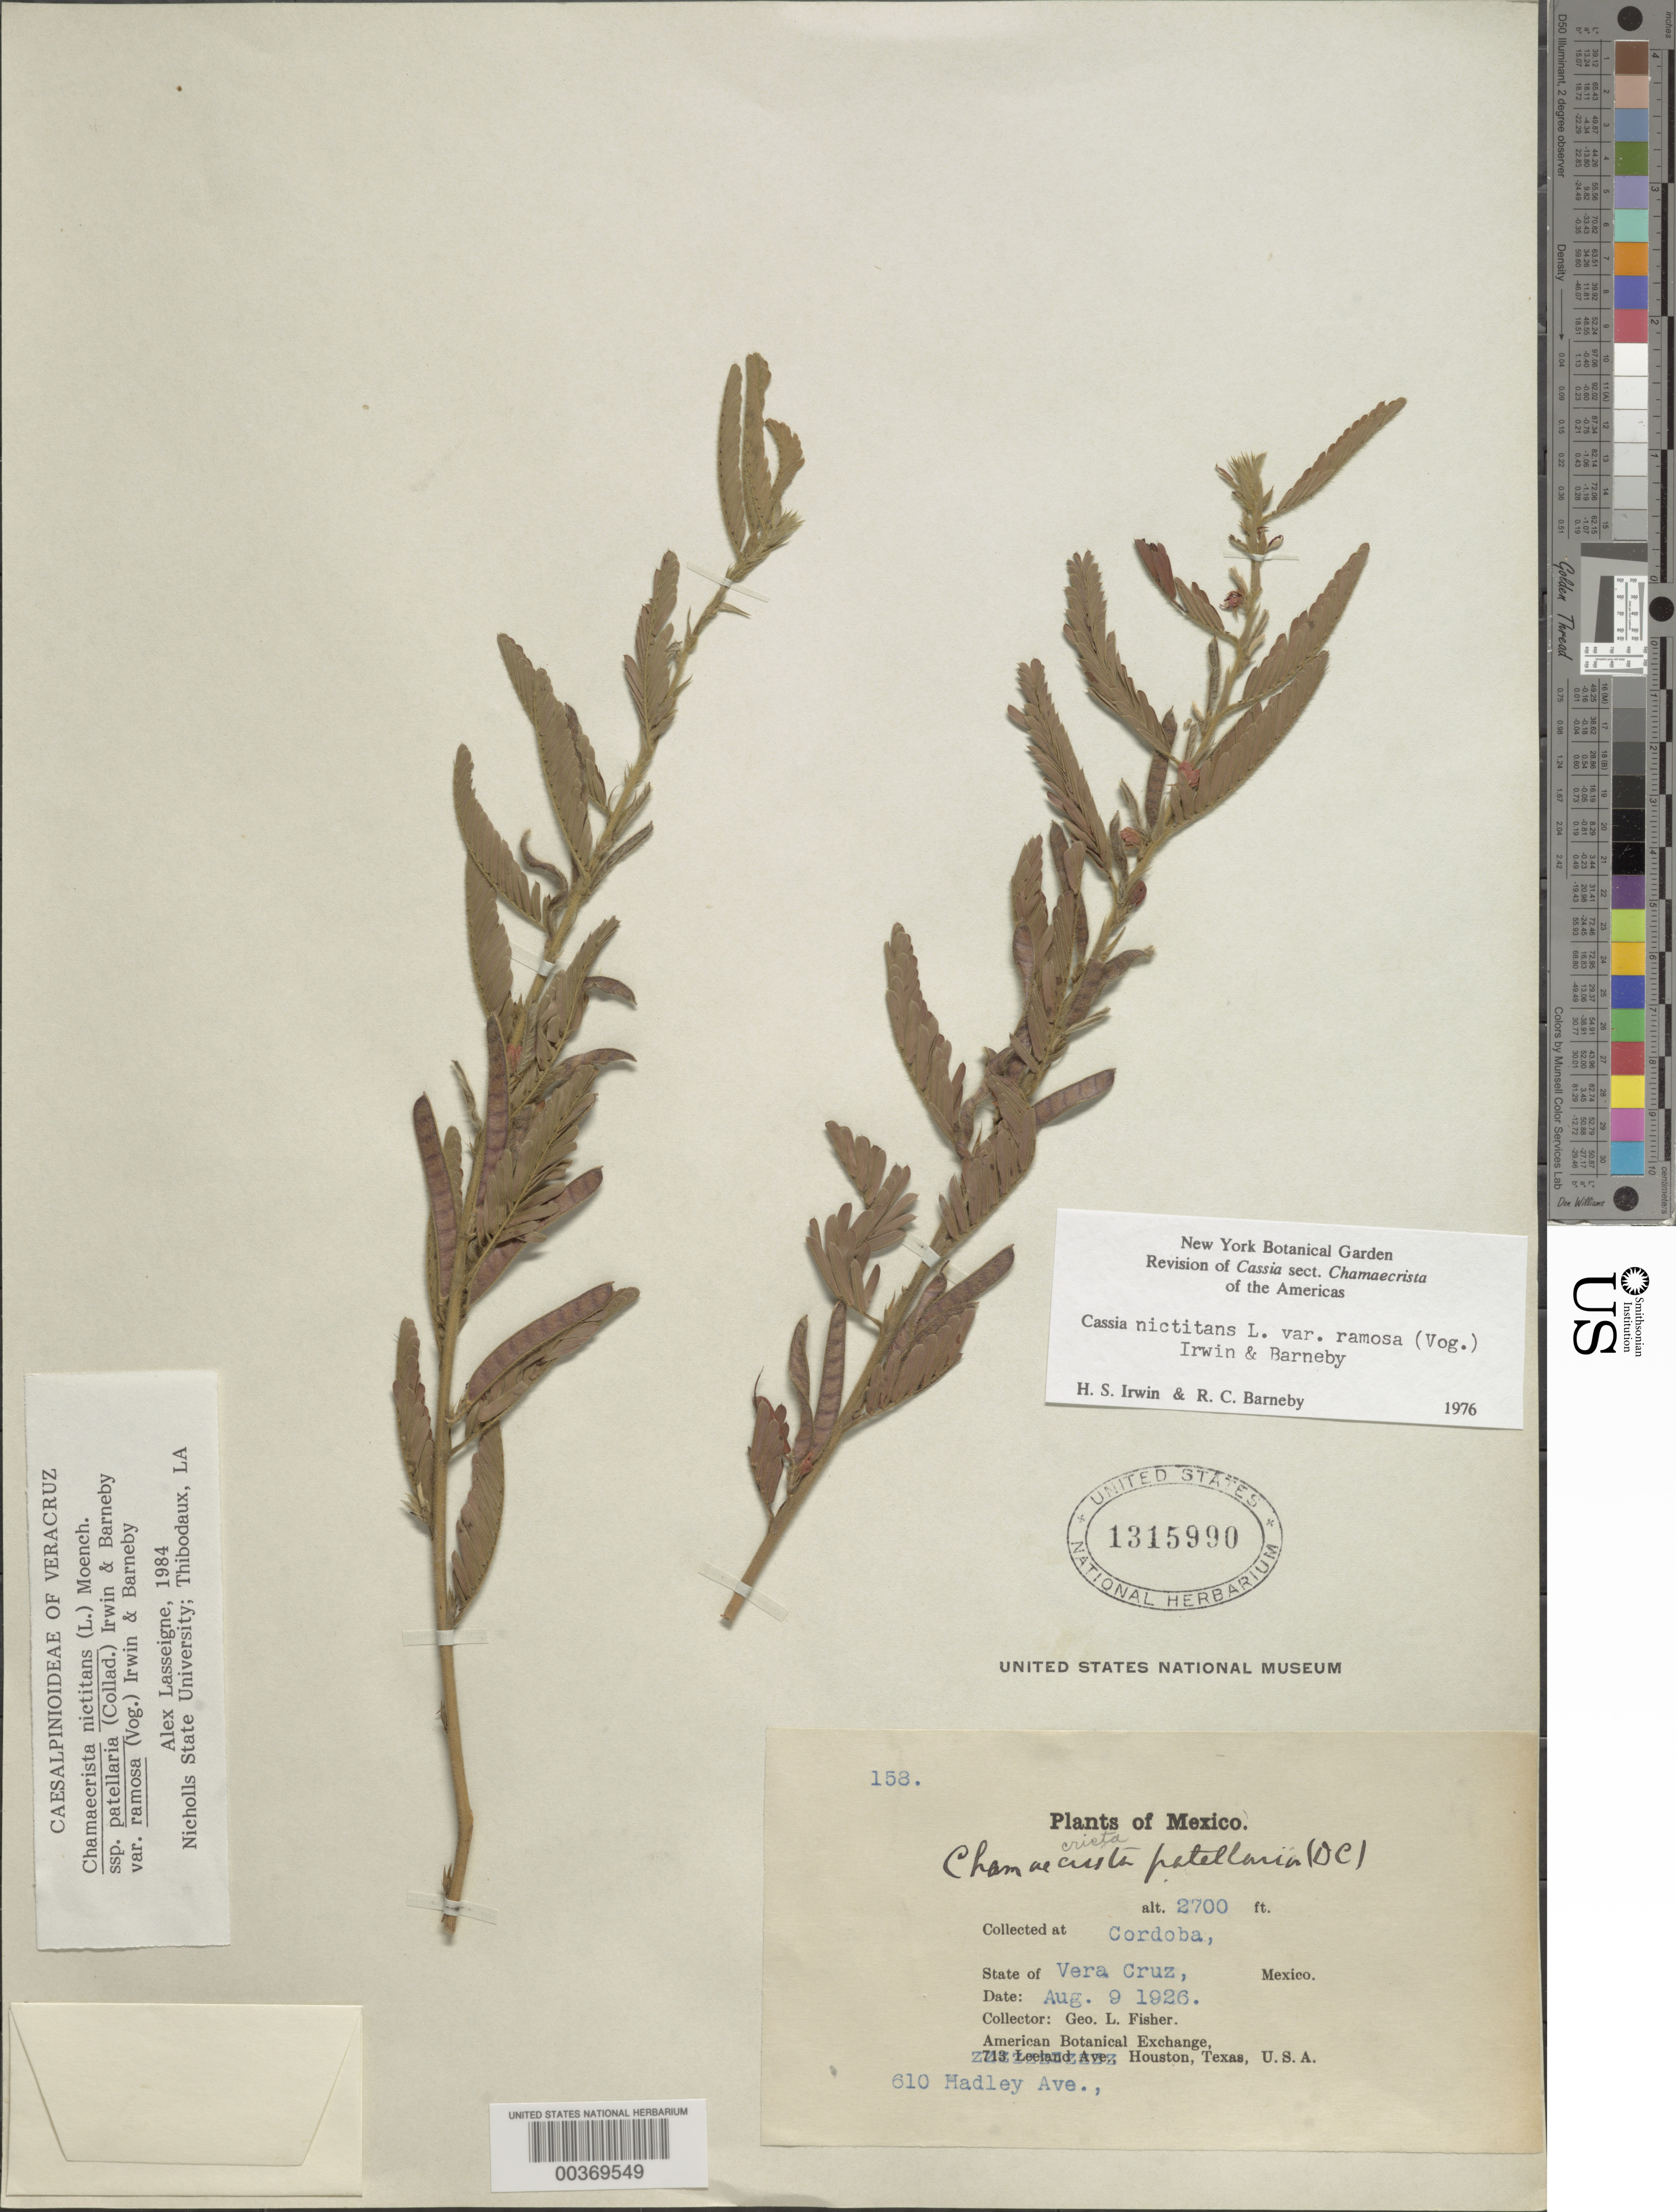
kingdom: Plantae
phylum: Tracheophyta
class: Magnoliopsida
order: Fabales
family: Fabaceae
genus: Chamaecrista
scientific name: Chamaecrista nictitans var. ramosa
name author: (Vogel) H.S. Irwin & Barneby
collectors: G. L. Fisher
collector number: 158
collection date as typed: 09 Aug 1926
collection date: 1926-08-09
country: Mexico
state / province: Veracruz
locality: Córdoba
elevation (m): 823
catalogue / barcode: US 1315990